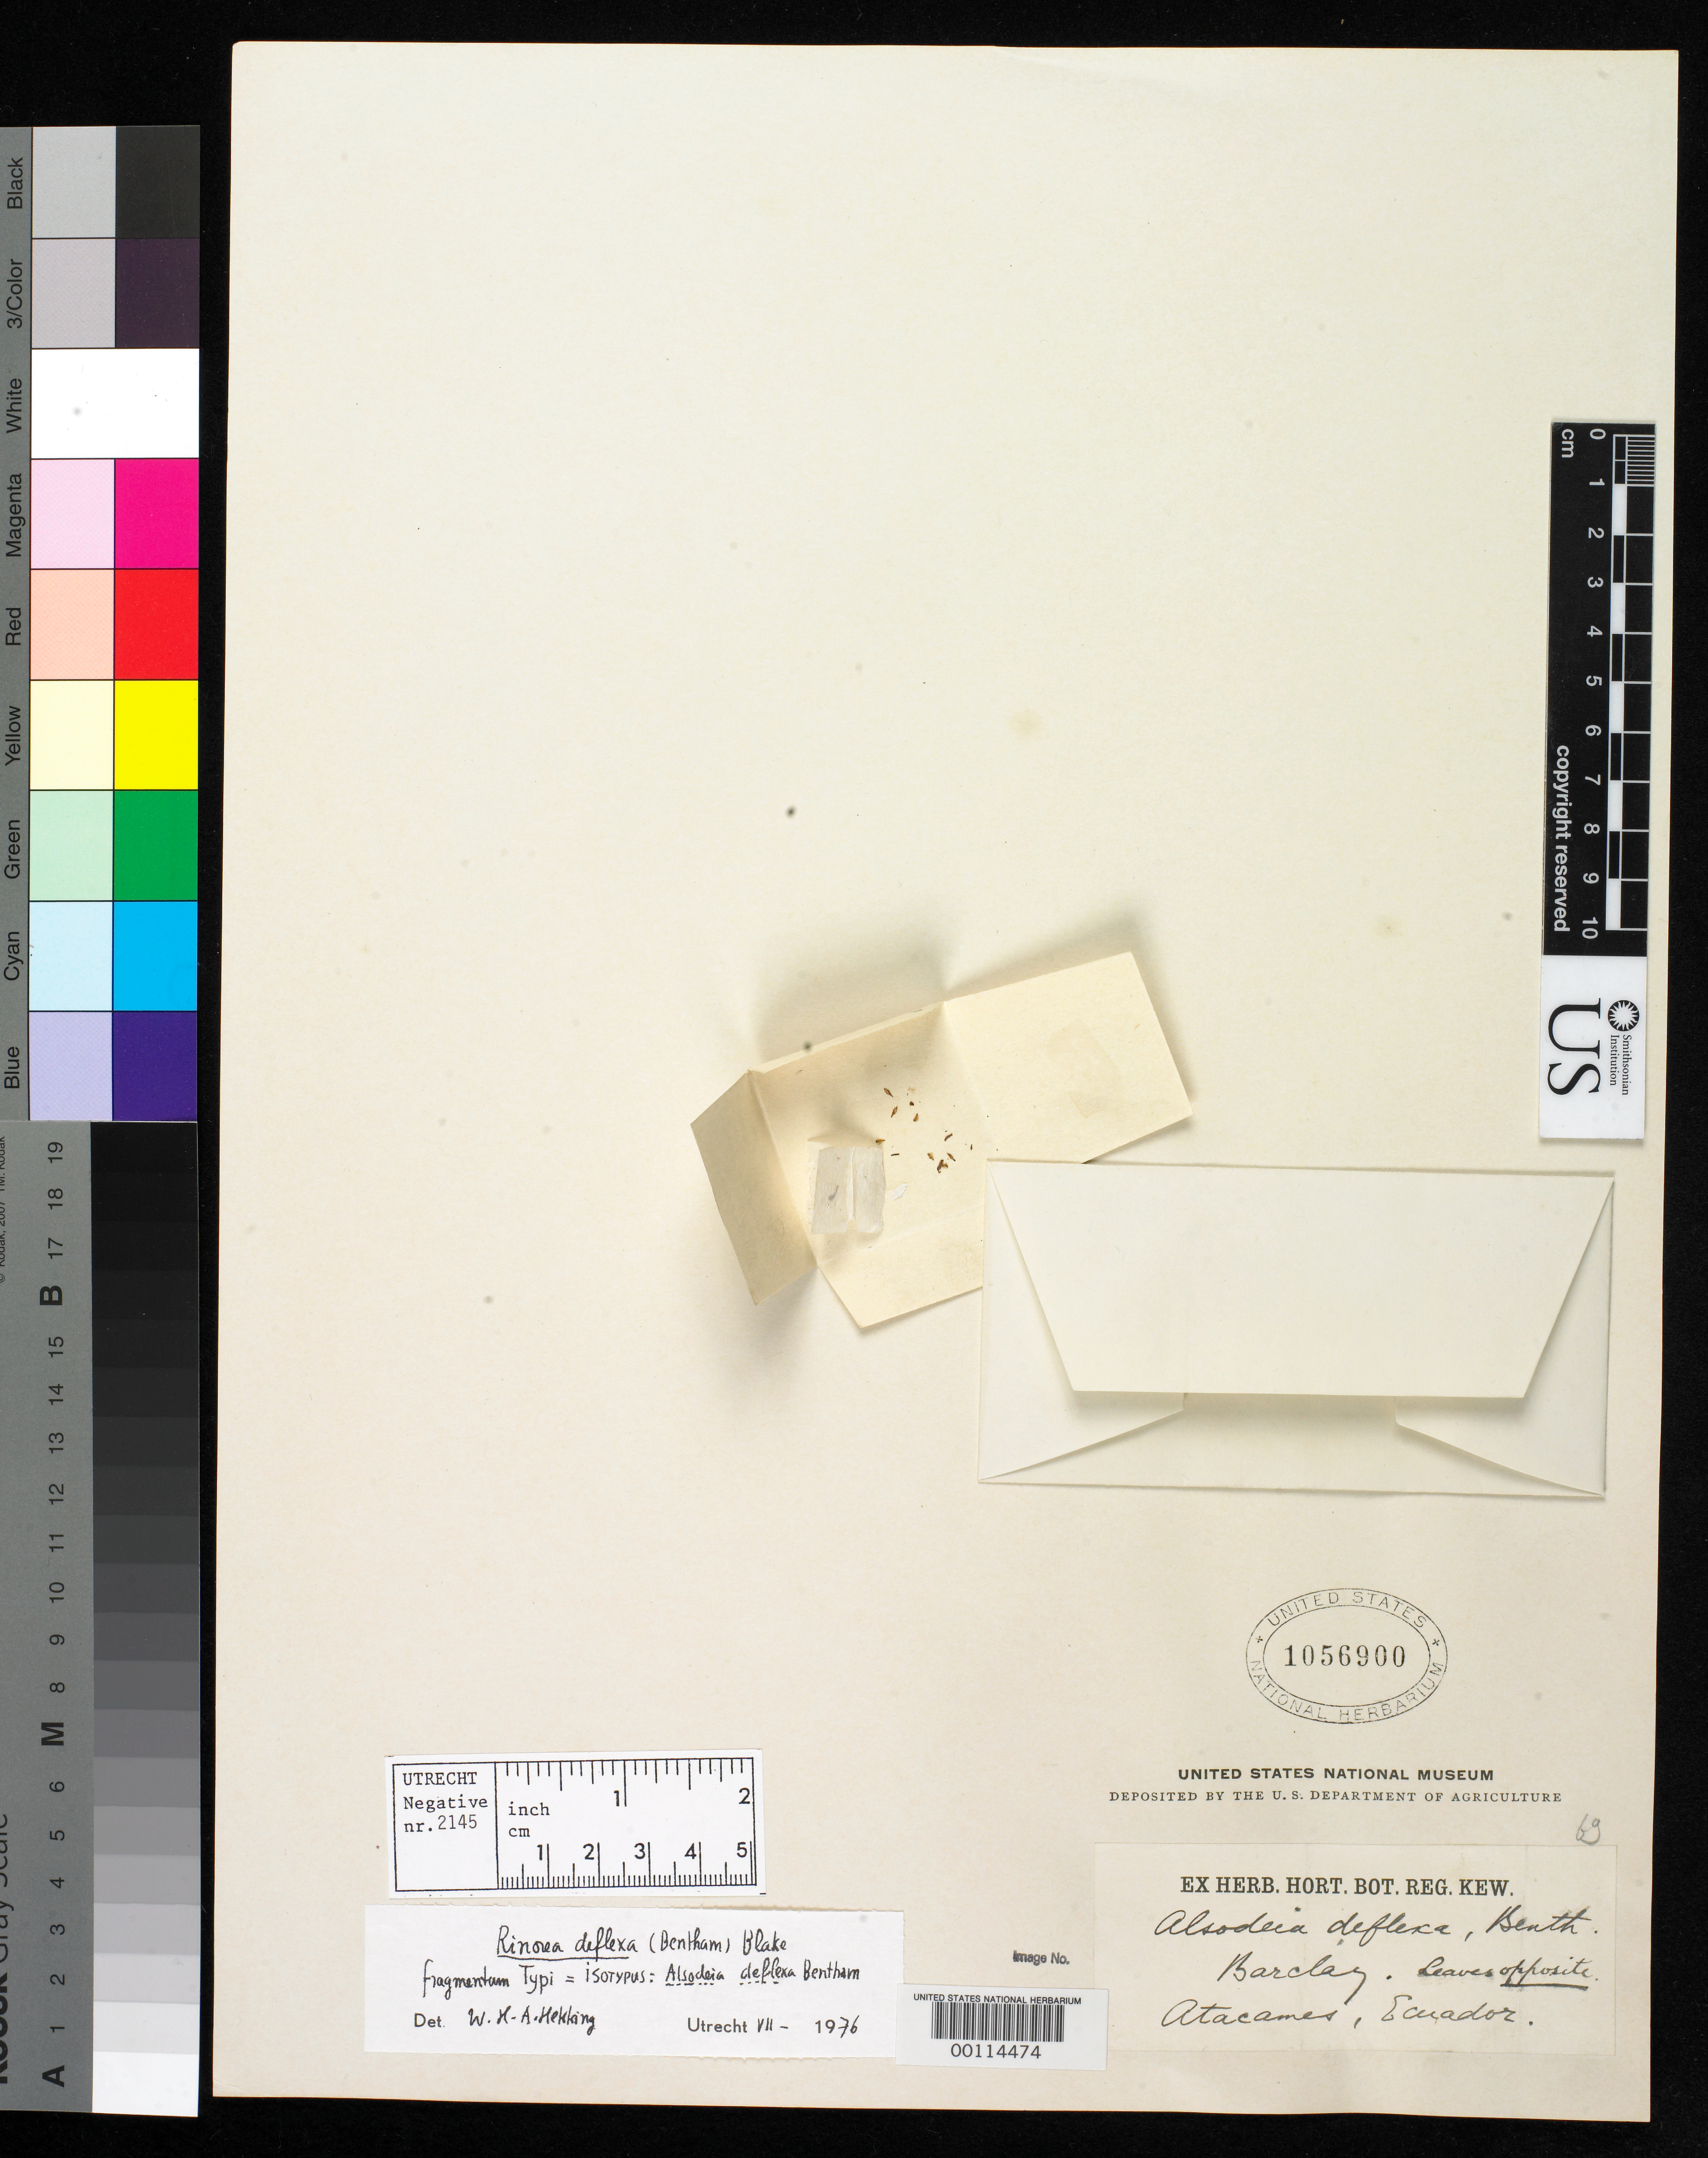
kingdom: Plantae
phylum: Tracheophyta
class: Magnoliopsida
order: Malpighiales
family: Violaceae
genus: Alsodeia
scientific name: Alsodeia deflexa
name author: Benth.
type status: Type Material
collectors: G. W. Barclay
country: Ecuador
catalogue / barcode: US 1056900